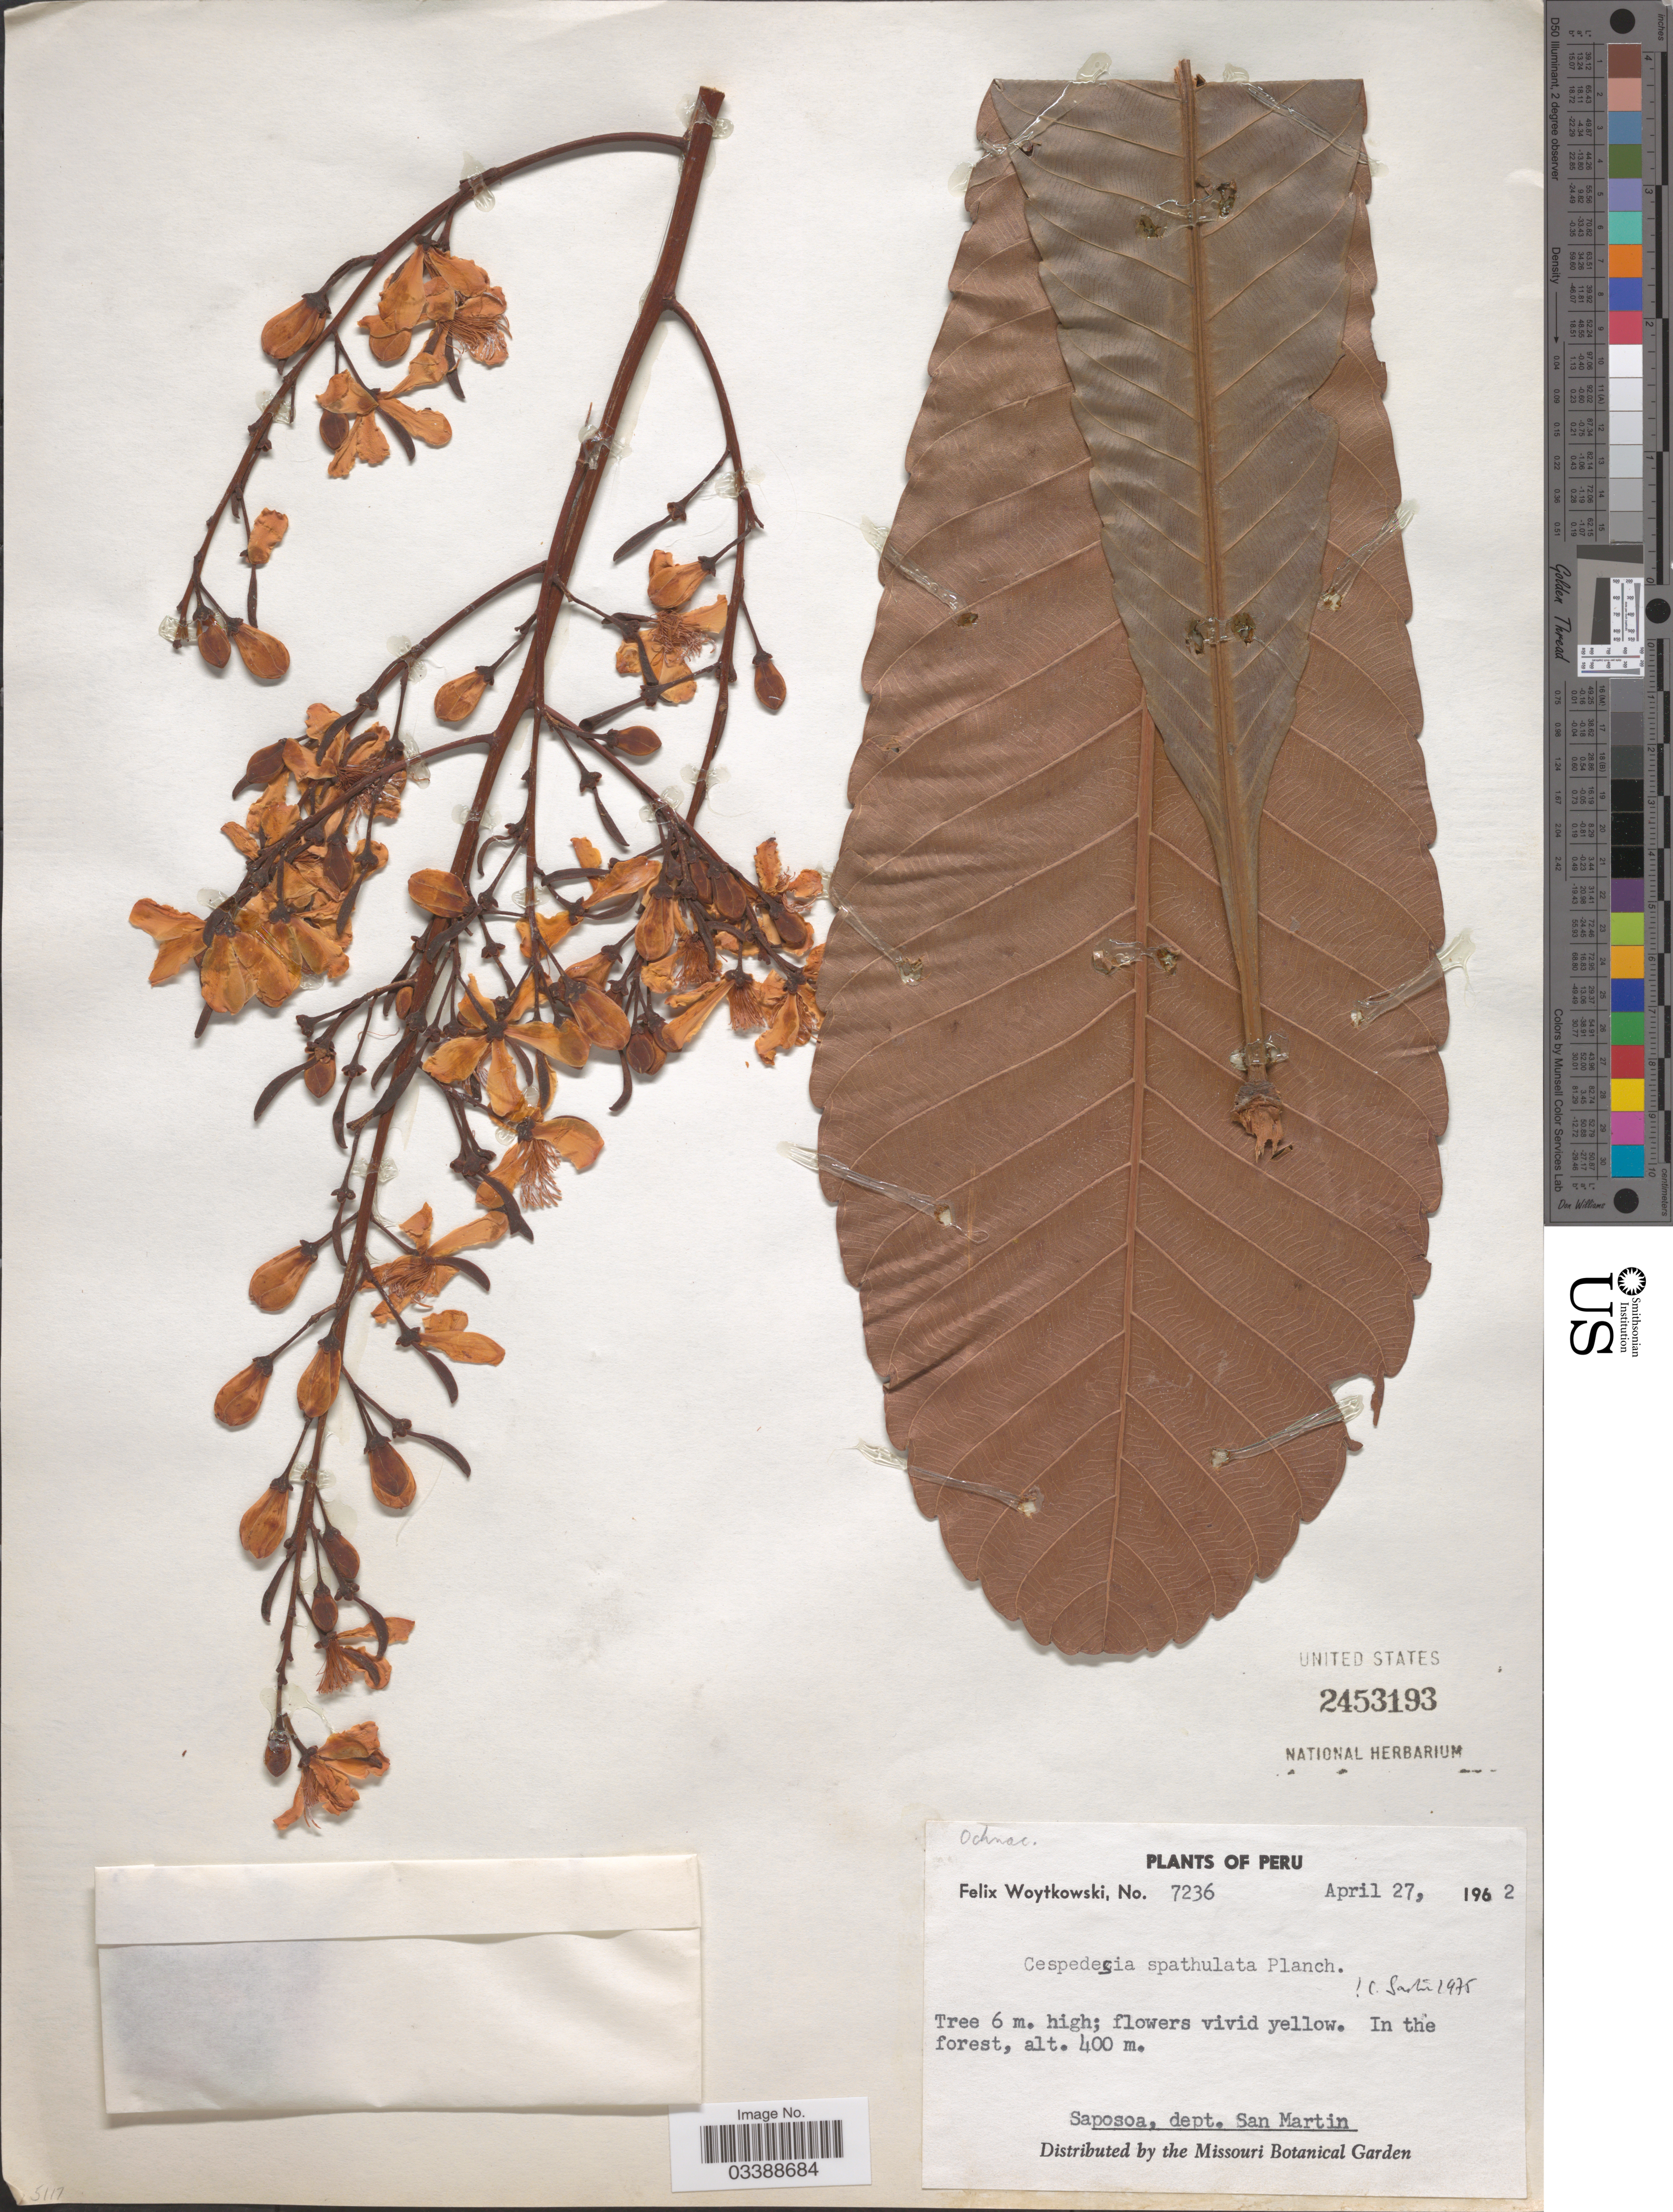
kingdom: Plantae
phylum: Tracheophyta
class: Magnoliopsida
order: Malpighiales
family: Ochnaceae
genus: Cespedesia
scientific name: Cespedesia spathulata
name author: (Ruiz & Pav.) Planch.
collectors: F. Woytkowski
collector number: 7236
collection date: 1962-04-27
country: Peru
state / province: San Martín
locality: Saposoa, dept. San Martin.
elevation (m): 400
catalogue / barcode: US 2453193